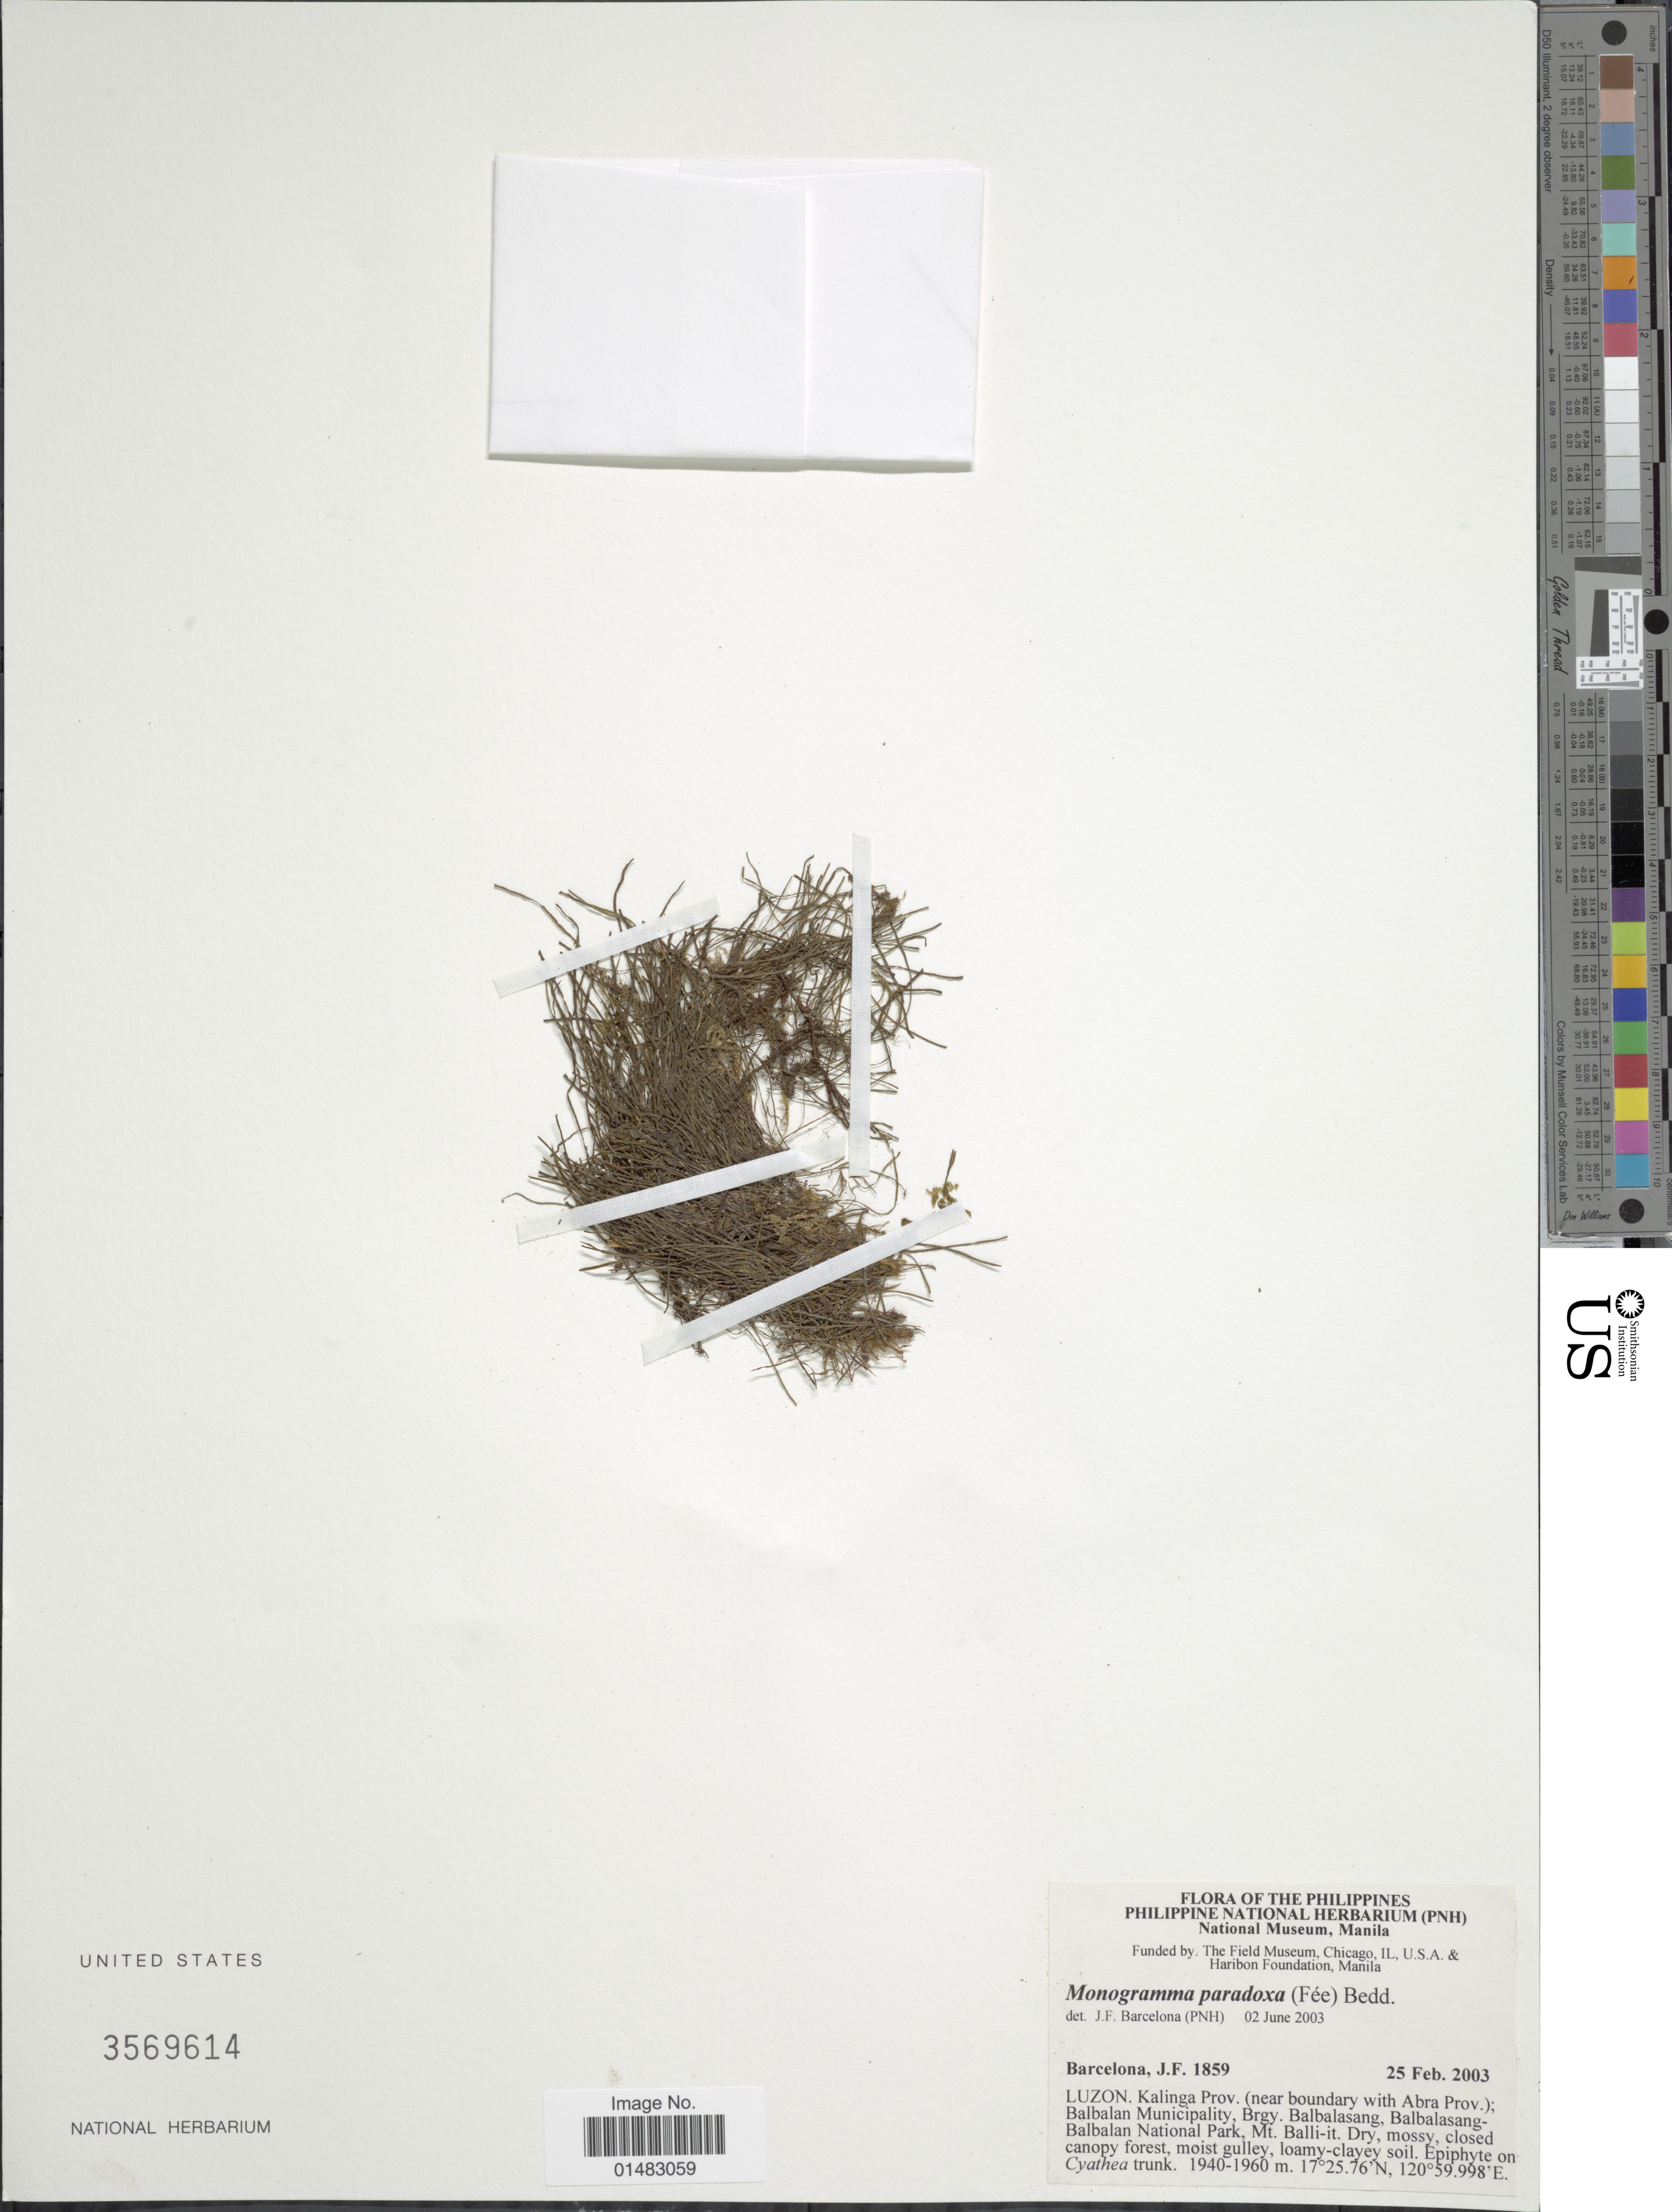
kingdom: Plantae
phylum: Tracheophyta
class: Polypodiopsida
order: Polypodiales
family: Pteridaceae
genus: Vaginularia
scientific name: Vaginularia paradoxa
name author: (Fée) Mett. ex Miq.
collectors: J. F. Barcelona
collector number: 1859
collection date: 2003-02-25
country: Philippines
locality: Luzon, Kalinga Prov. (near boundary with Abra Prov), Balbalan Municipality, Brgy, Balbalasang, Balbalasang-Balbalan National Park, Mt. Balli-it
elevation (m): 1940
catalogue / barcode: US 3569614